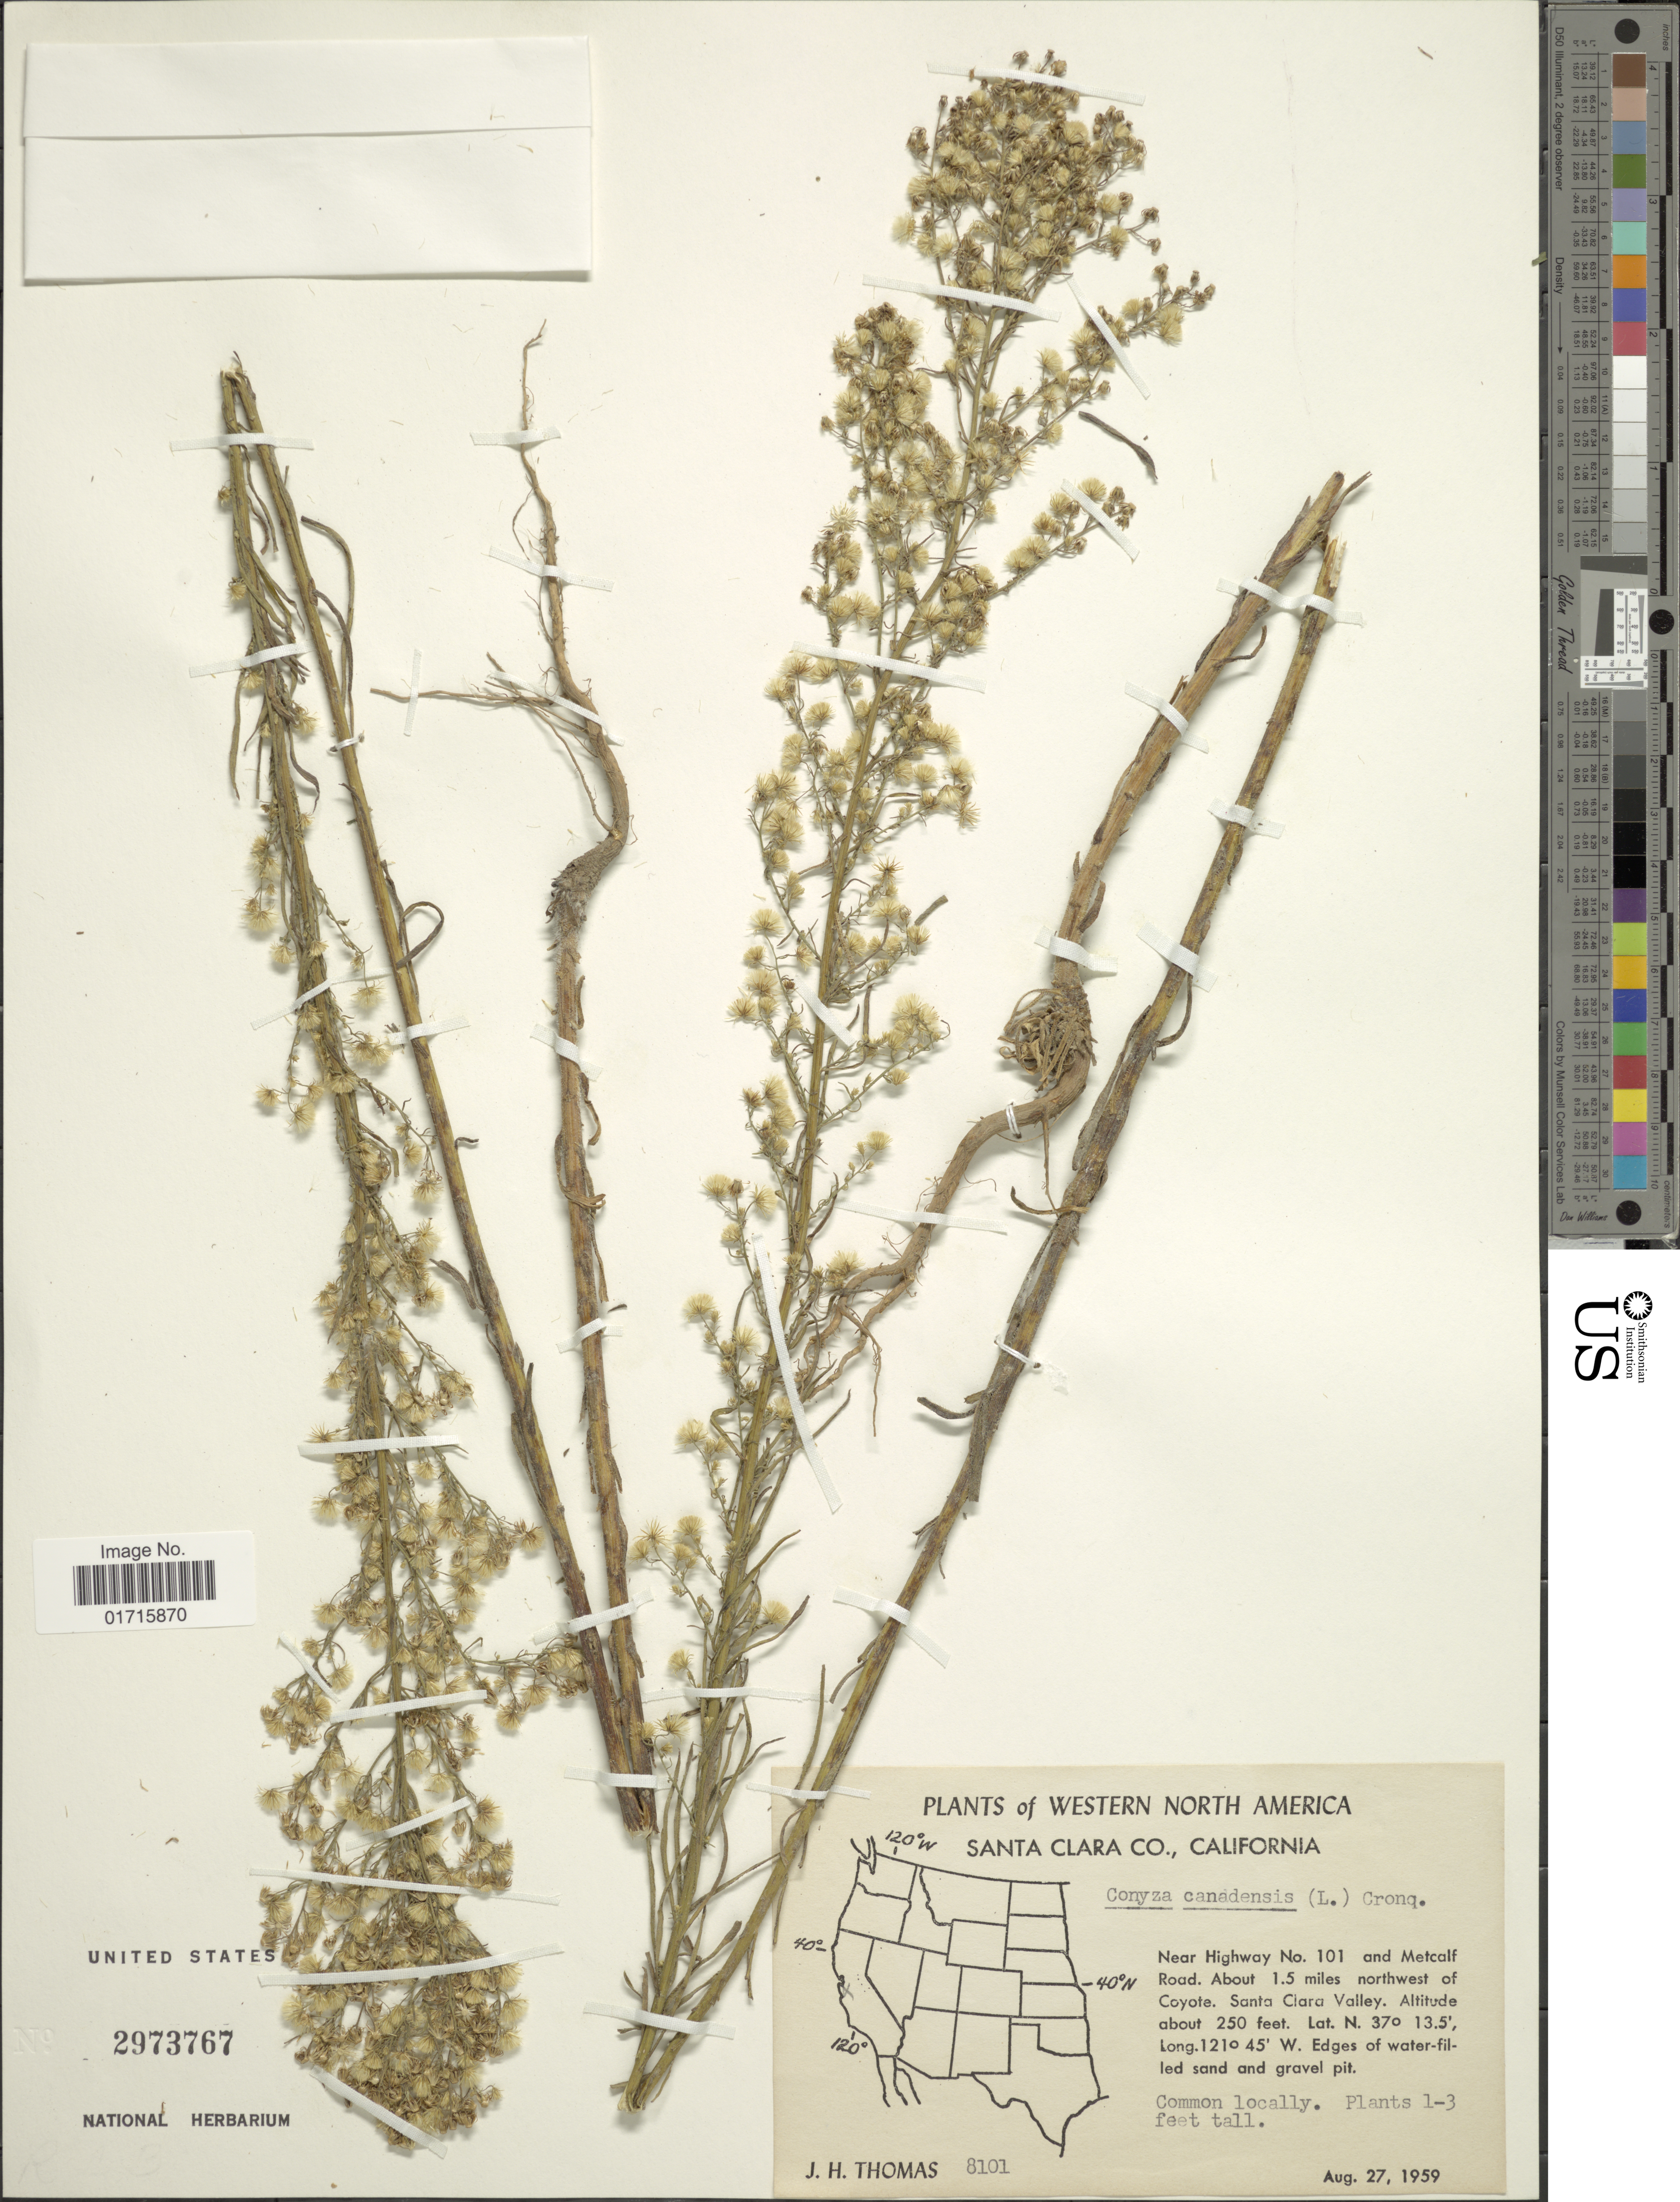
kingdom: Plantae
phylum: Tracheophyta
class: Magnoliopsida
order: Asterales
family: Asteraceae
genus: Conyza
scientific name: Conyza canadensis var. glabrata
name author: (A. Gray) Cronq.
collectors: J. H. Thomas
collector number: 8101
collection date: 1959-08-27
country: United States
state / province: California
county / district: Santa Clara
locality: Santa Clara Co., California. Near Highway No. 101 and Metcalf Road. About 1.5 miles northwest of Coyote. Santa Clara Valley. Edges of Water-filled sand and gravel pit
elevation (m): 76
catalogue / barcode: US 2973767